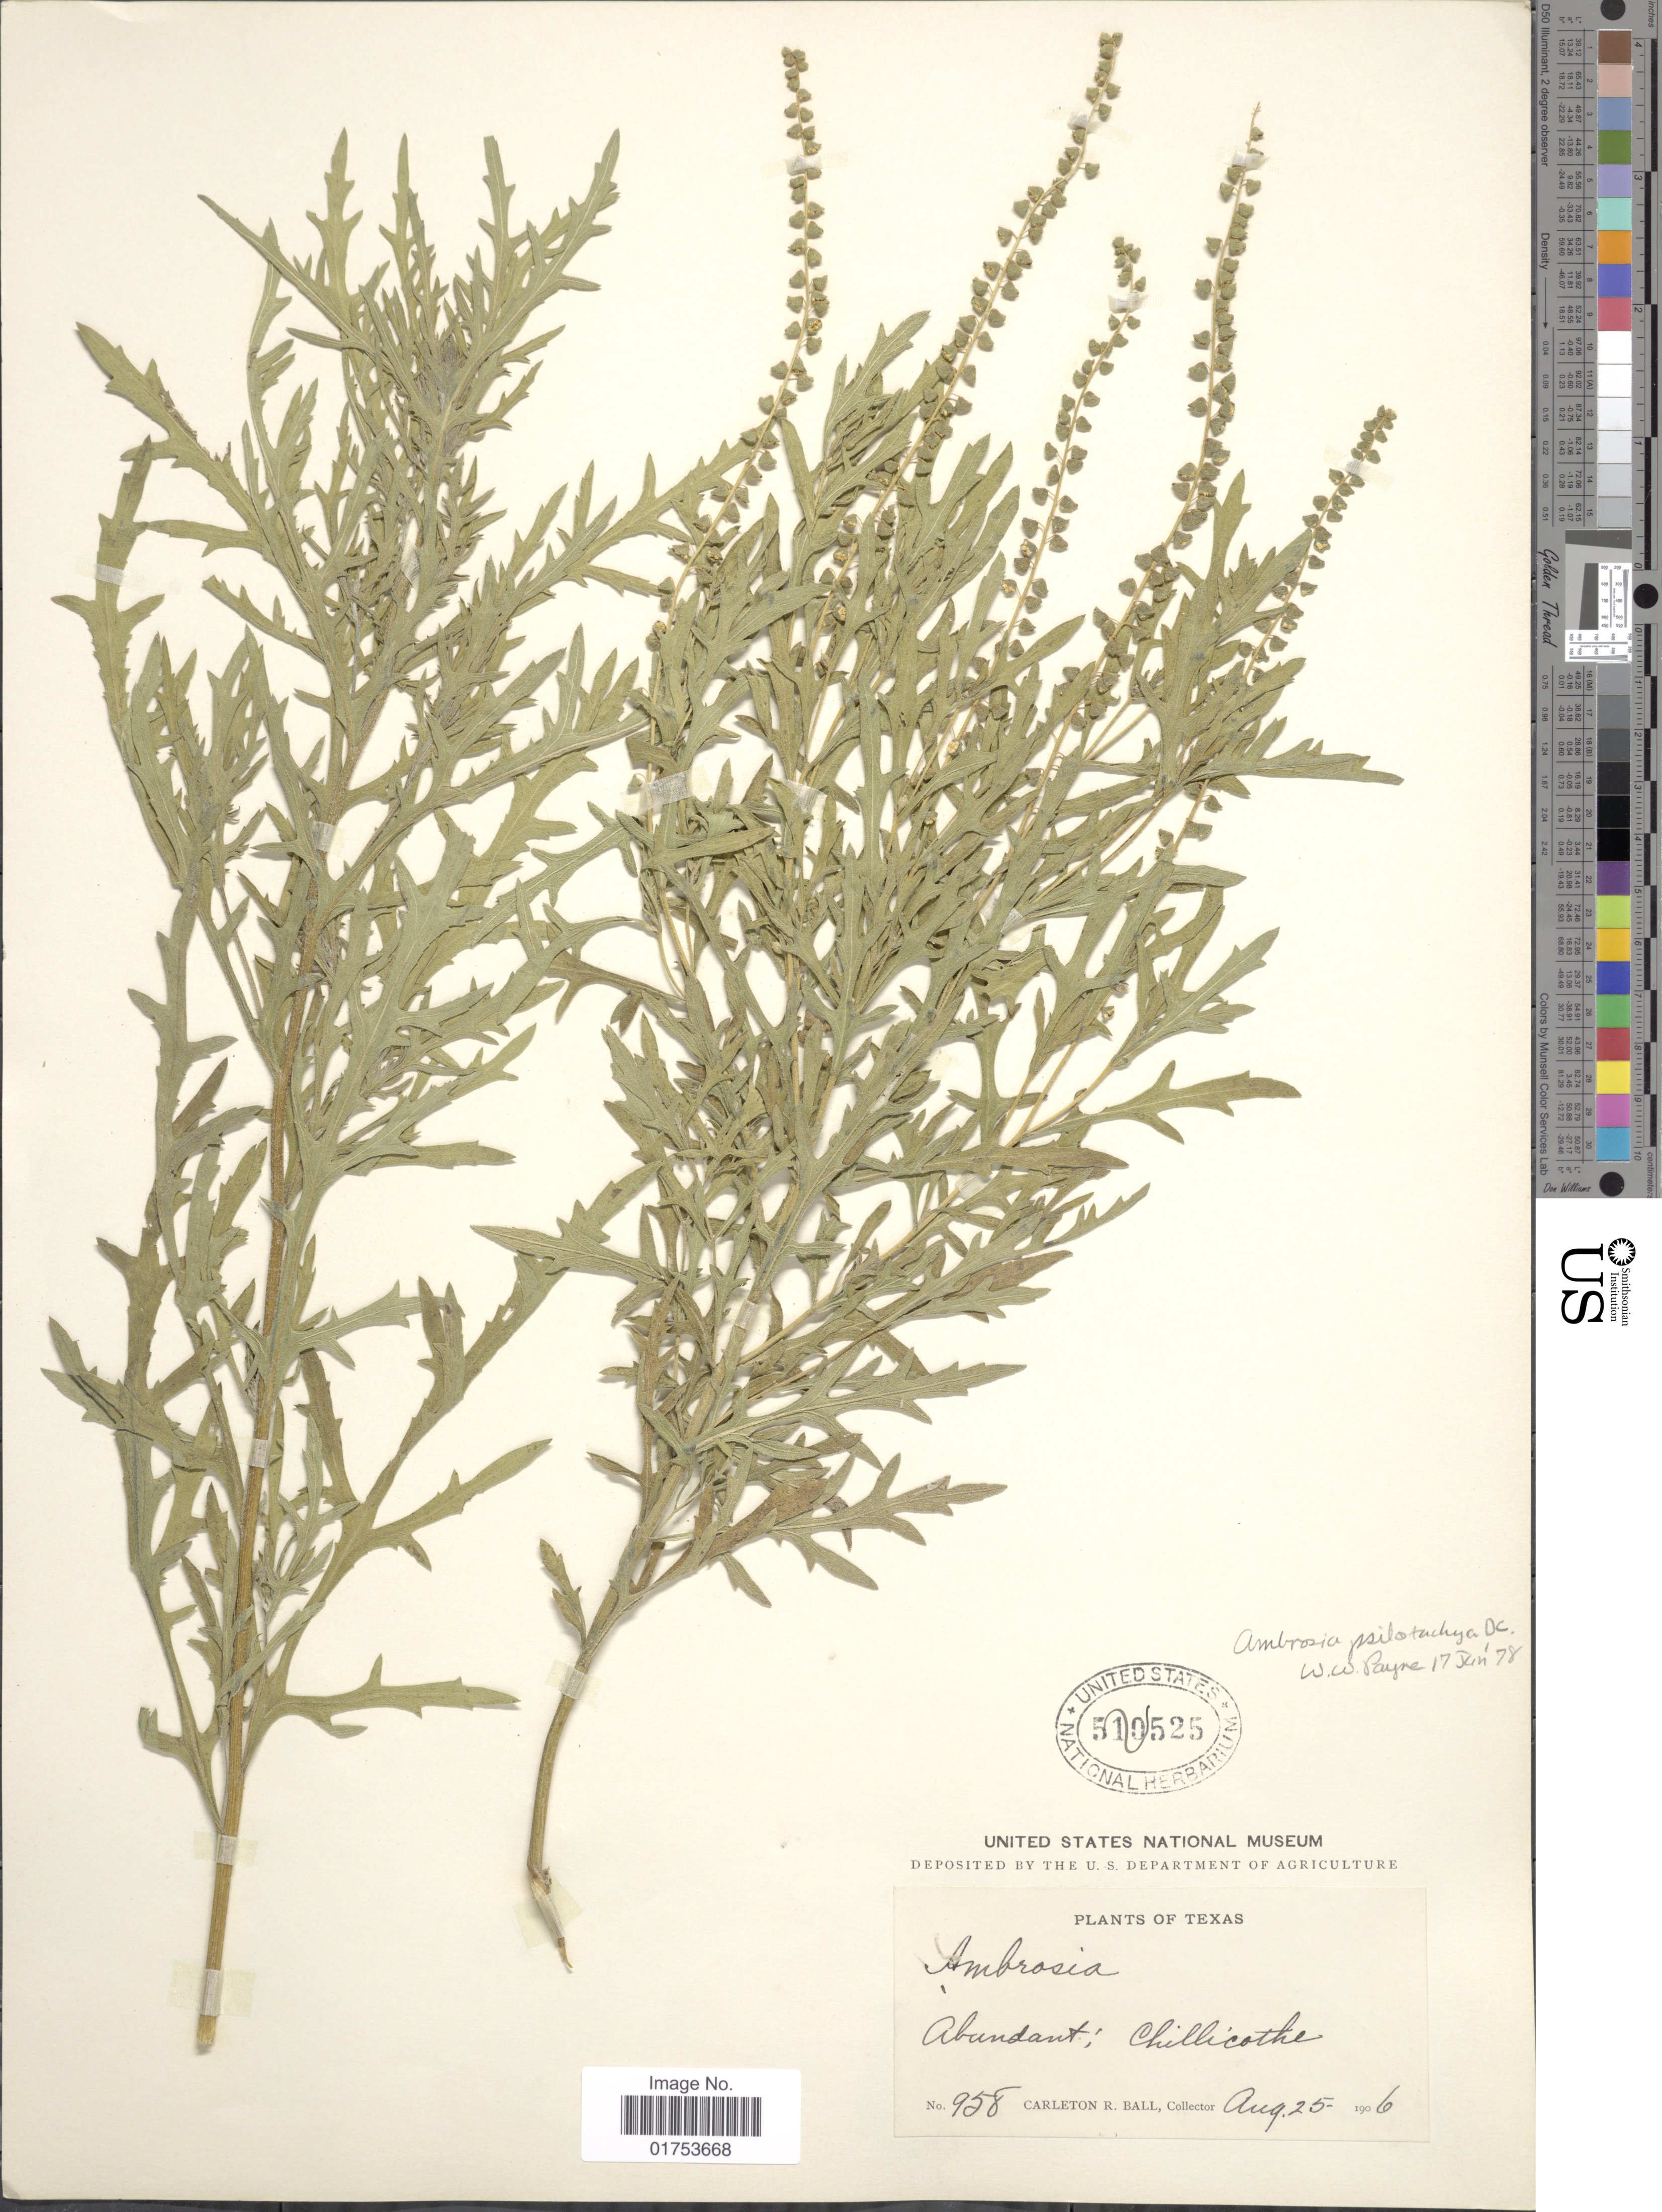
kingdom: Plantae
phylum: Tracheophyta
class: Magnoliopsida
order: Asterales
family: Asteraceae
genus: Ambrosia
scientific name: Ambrosia psilostachya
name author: DC.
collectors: C. R. Ball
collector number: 958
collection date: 1906-08-25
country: United States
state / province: Texas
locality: Chillicothe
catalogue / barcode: US 510525